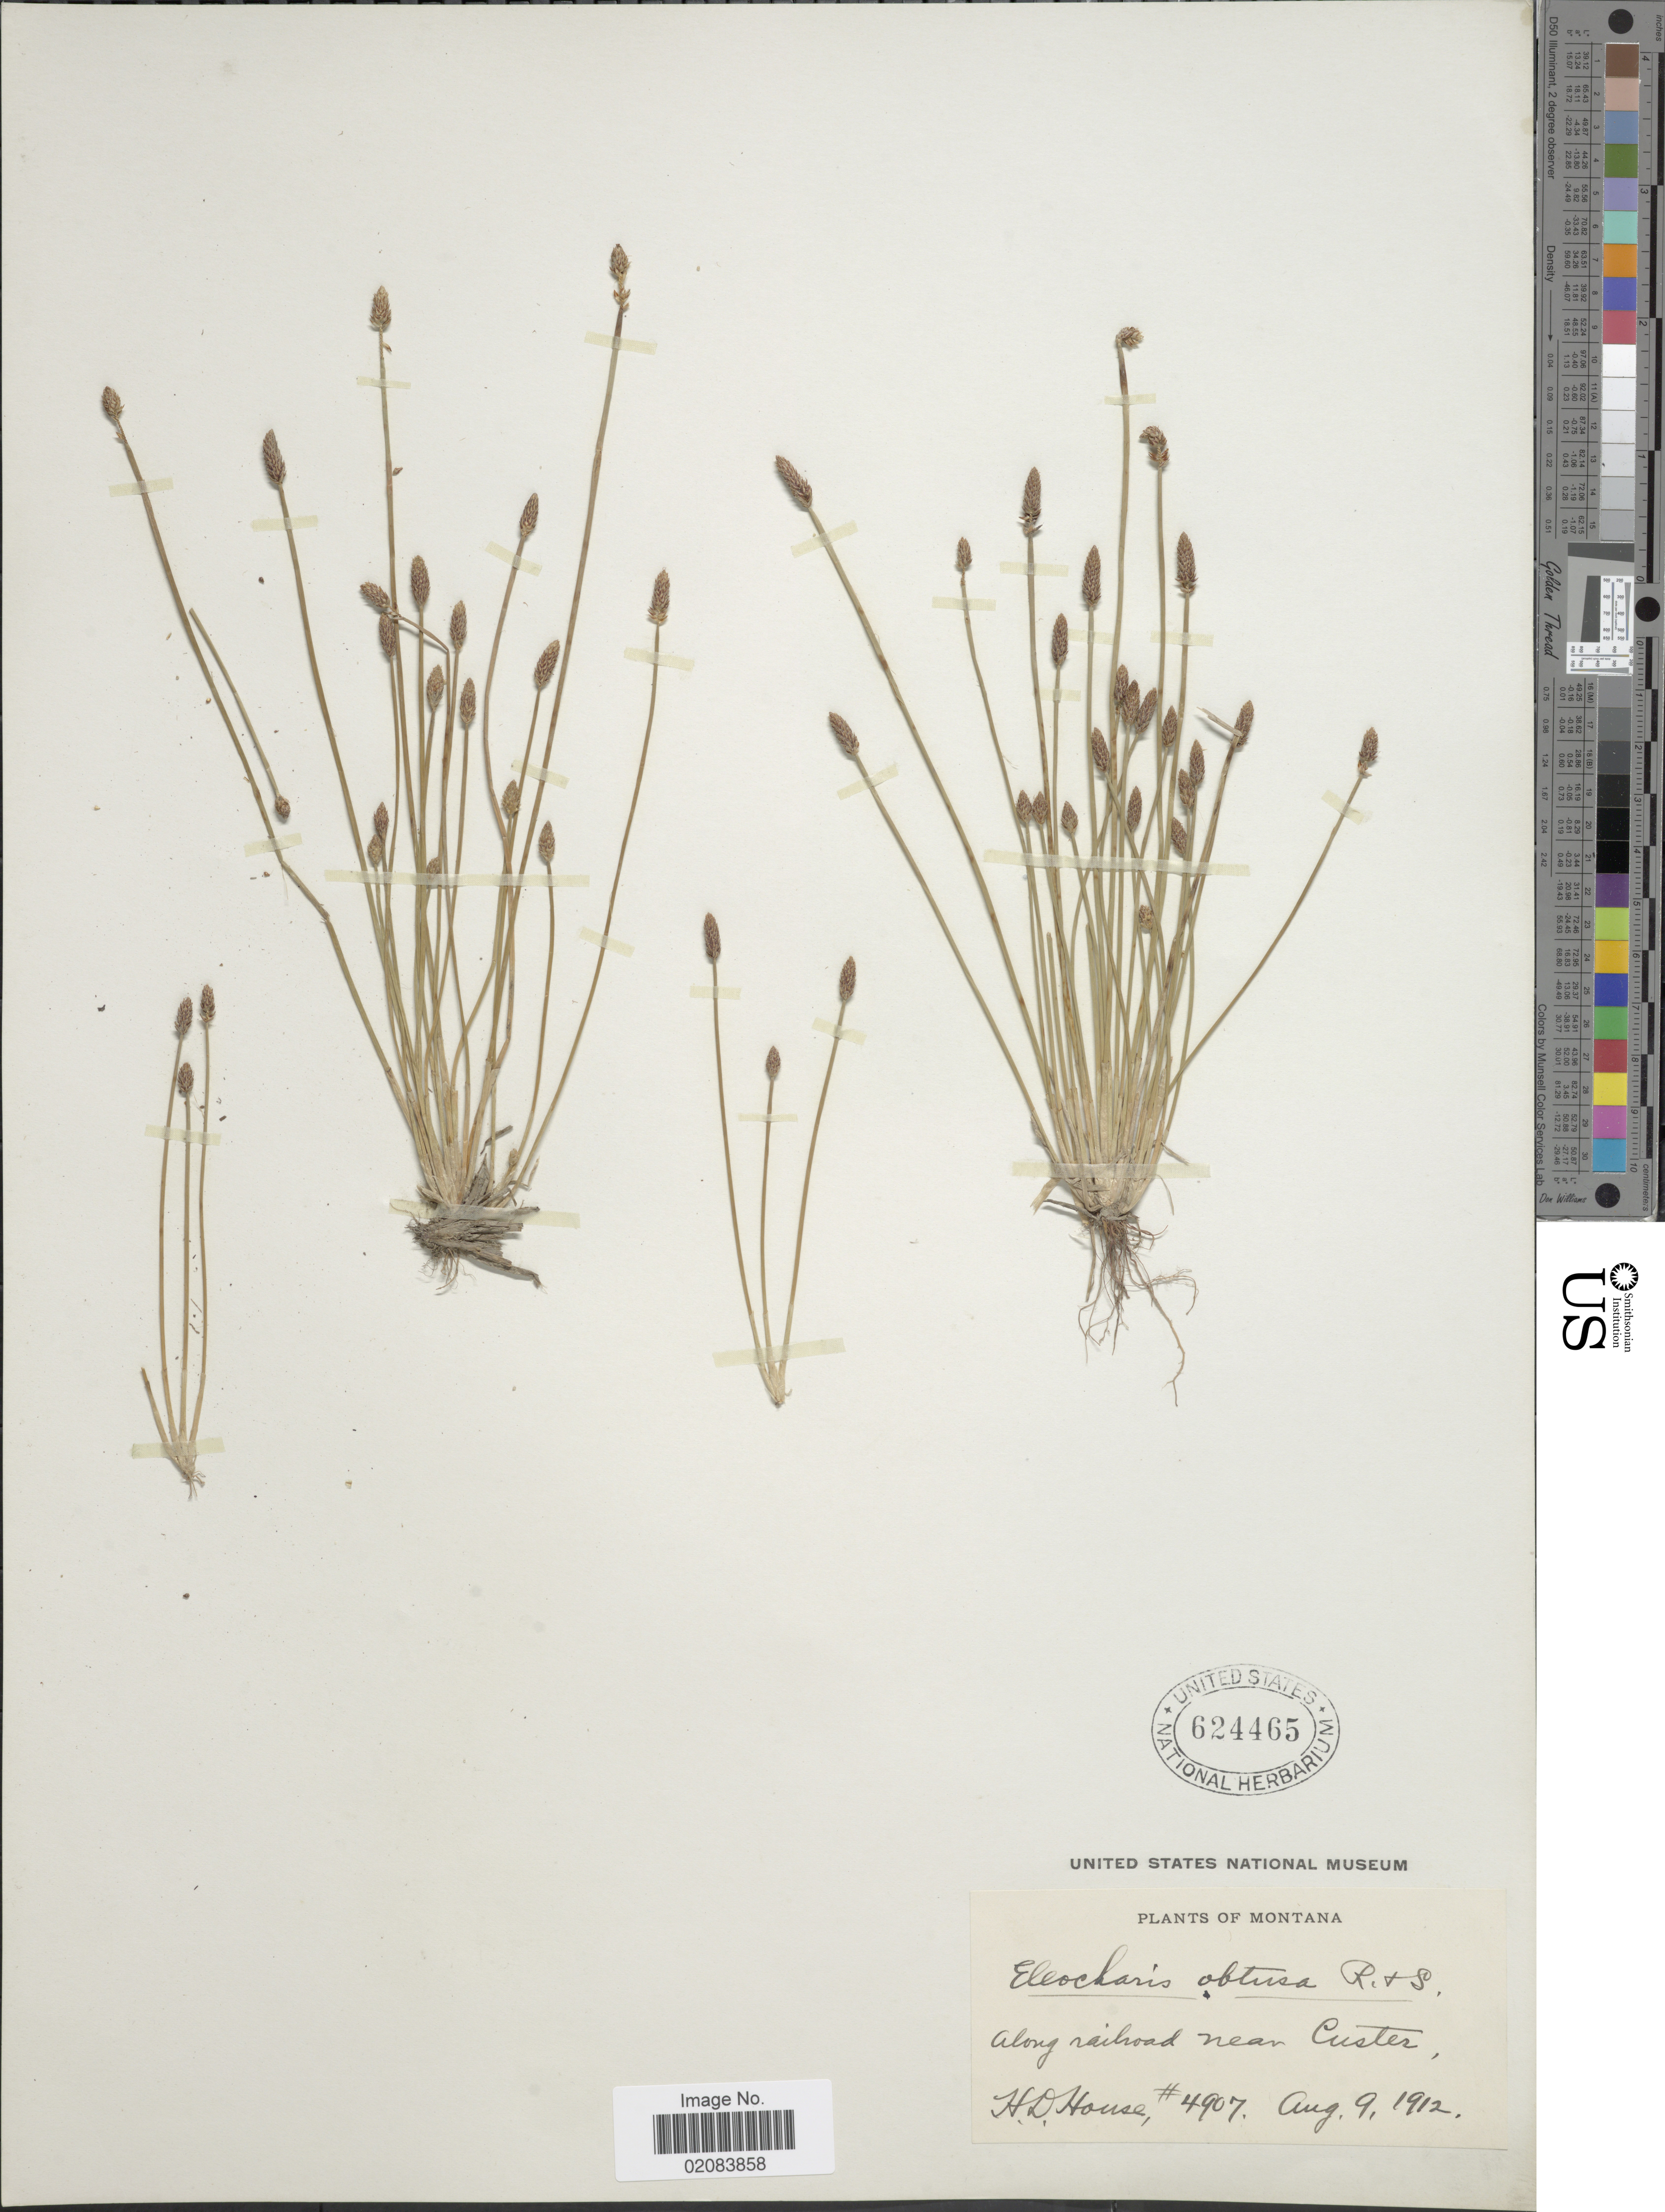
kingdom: Plantae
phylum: Tracheophyta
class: Liliopsida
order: Poales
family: Cyperaceae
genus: Eleocharis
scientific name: Eleocharis obtusa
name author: (Willd.) Schult.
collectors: H. D. House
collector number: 4907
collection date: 1912-08-09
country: United States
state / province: Montana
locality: Near Custer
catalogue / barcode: US 624465